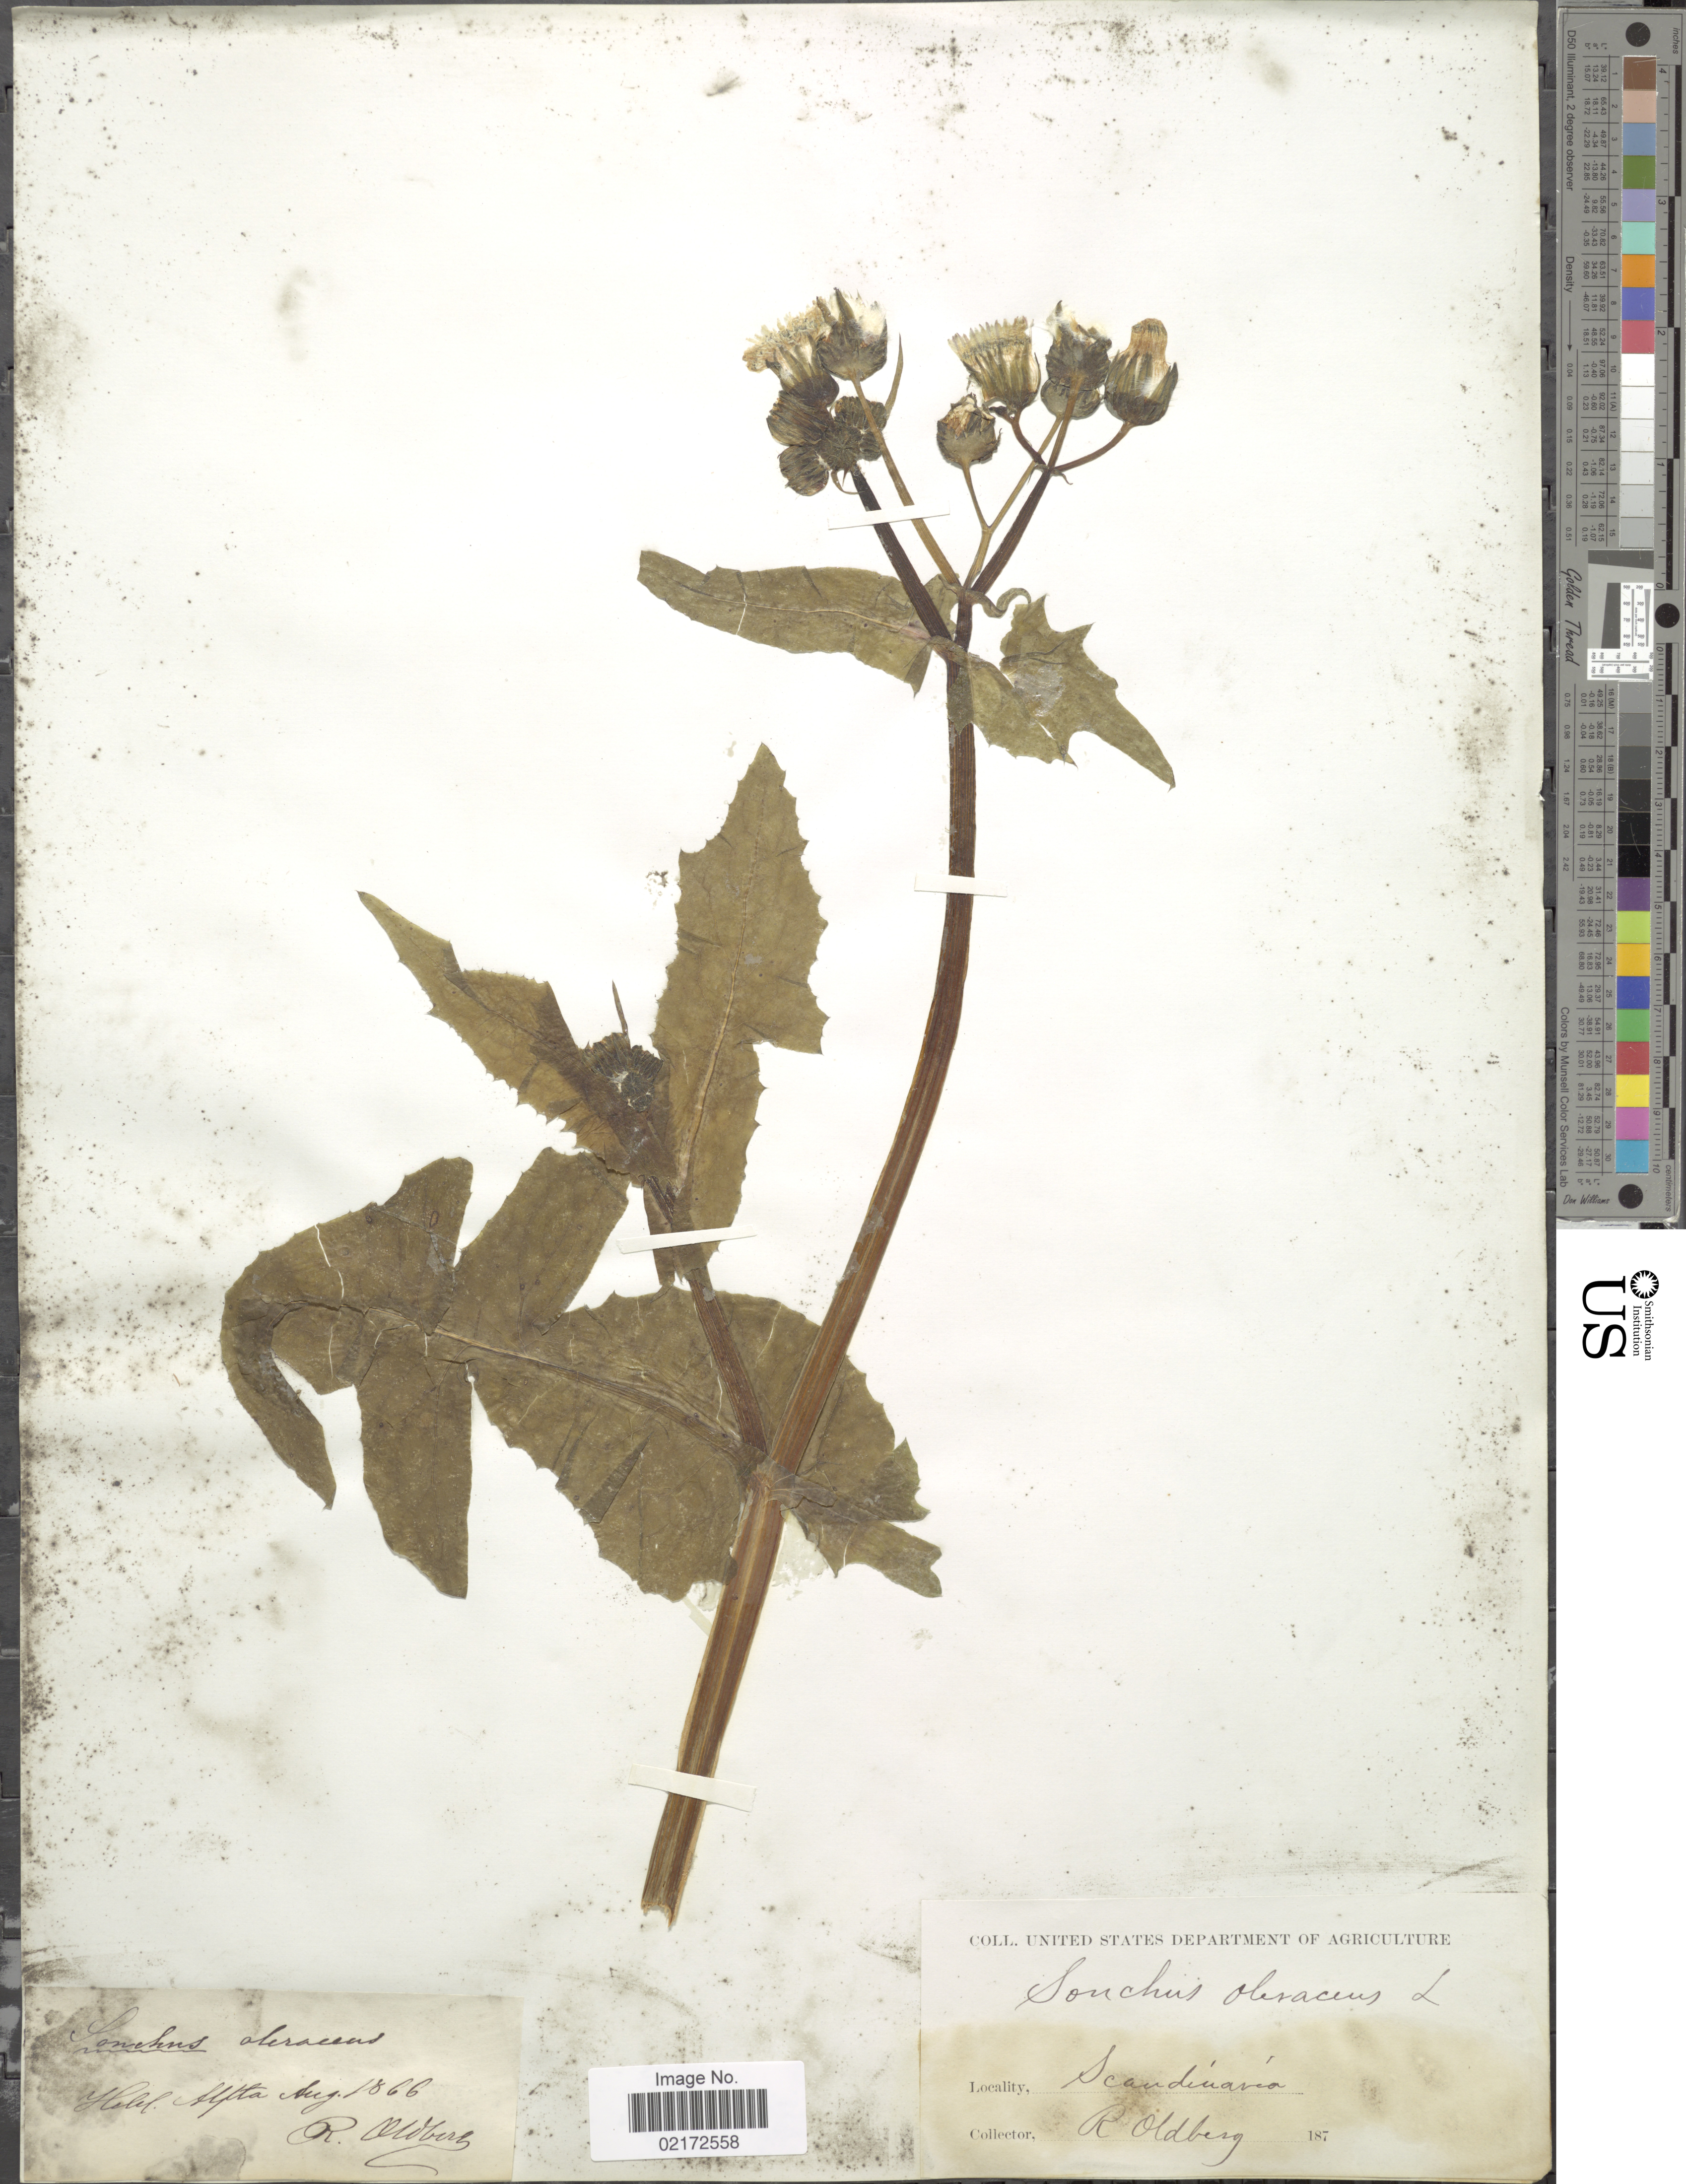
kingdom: Plantae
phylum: Tracheophyta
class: Magnoliopsida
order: Asterales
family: Asteraceae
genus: Sonchus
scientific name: Sonchus oleraceus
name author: L.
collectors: R. Oldberg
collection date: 1866-08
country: Sweden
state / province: Gävleborg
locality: Scandinavia. Helsl. Alfta.